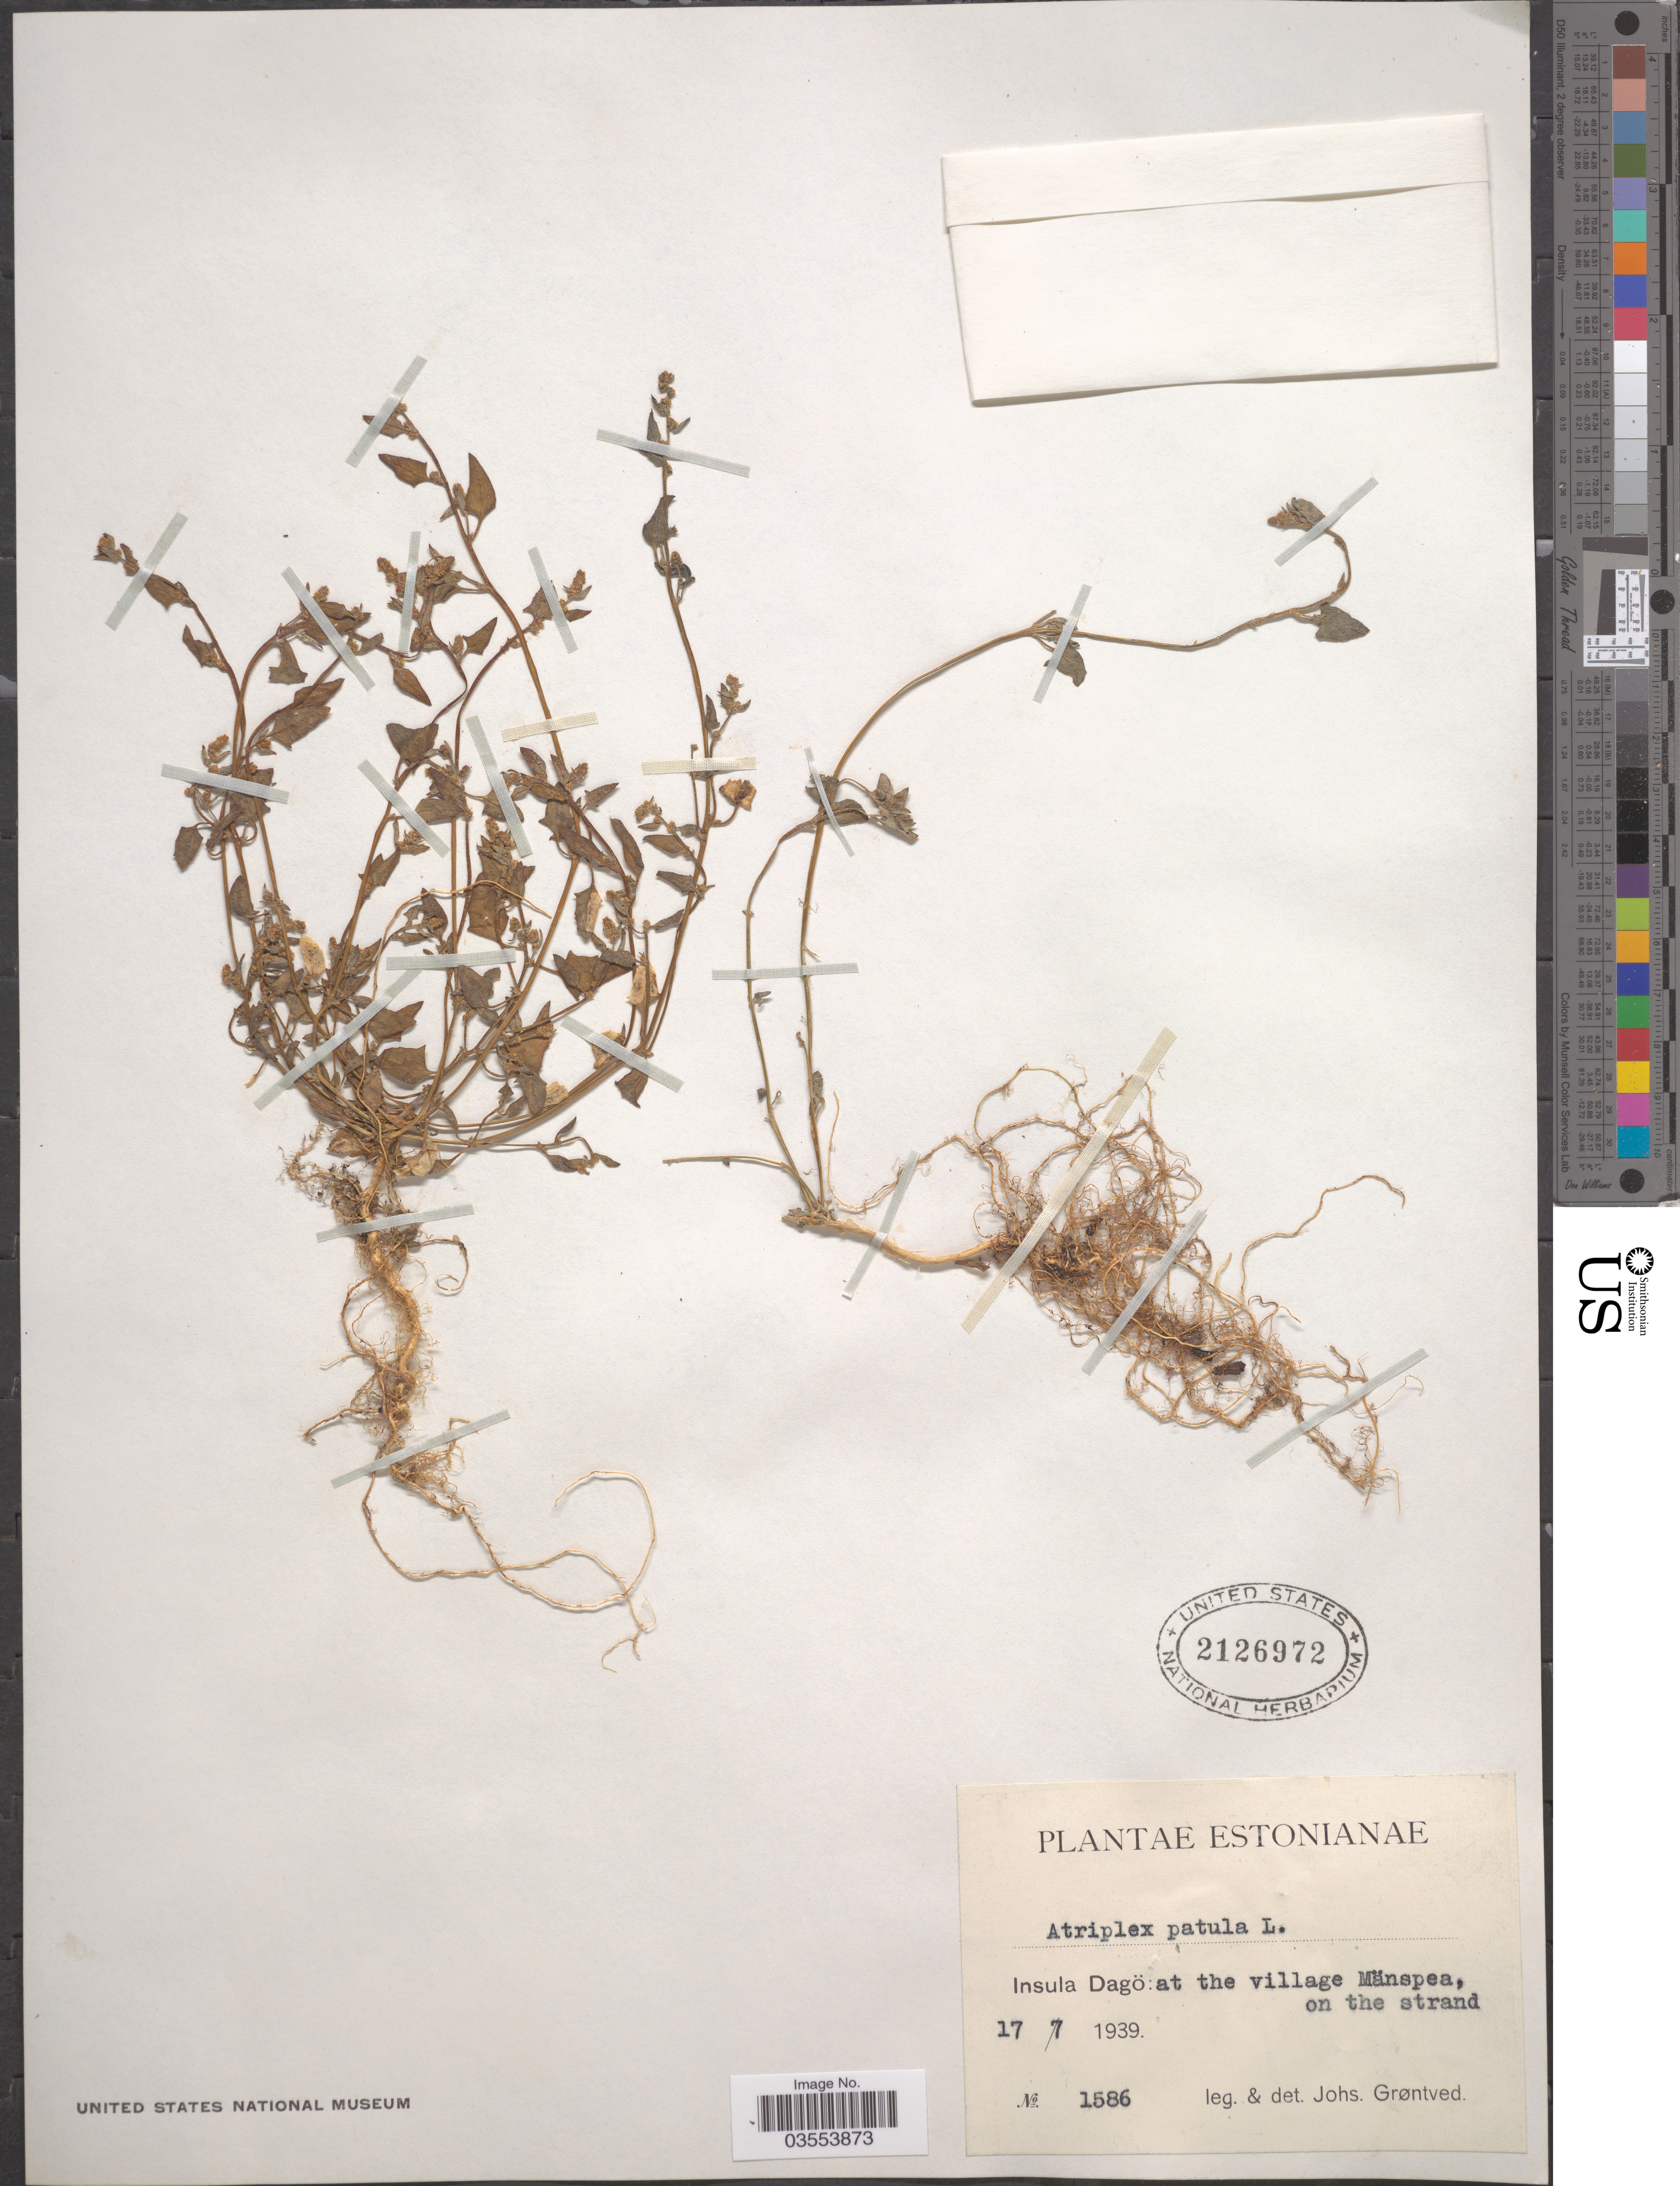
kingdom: Plantae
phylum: Tracheophyta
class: Magnoliopsida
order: Caryophyllales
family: Amaranthaceae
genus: Atriplex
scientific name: Atriplex patula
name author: L.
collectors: J. Grøntved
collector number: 1586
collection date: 1939-07-17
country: Estonia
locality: Insula Dagö: at the village Mänspea, on the strand.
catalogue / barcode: US 2126972